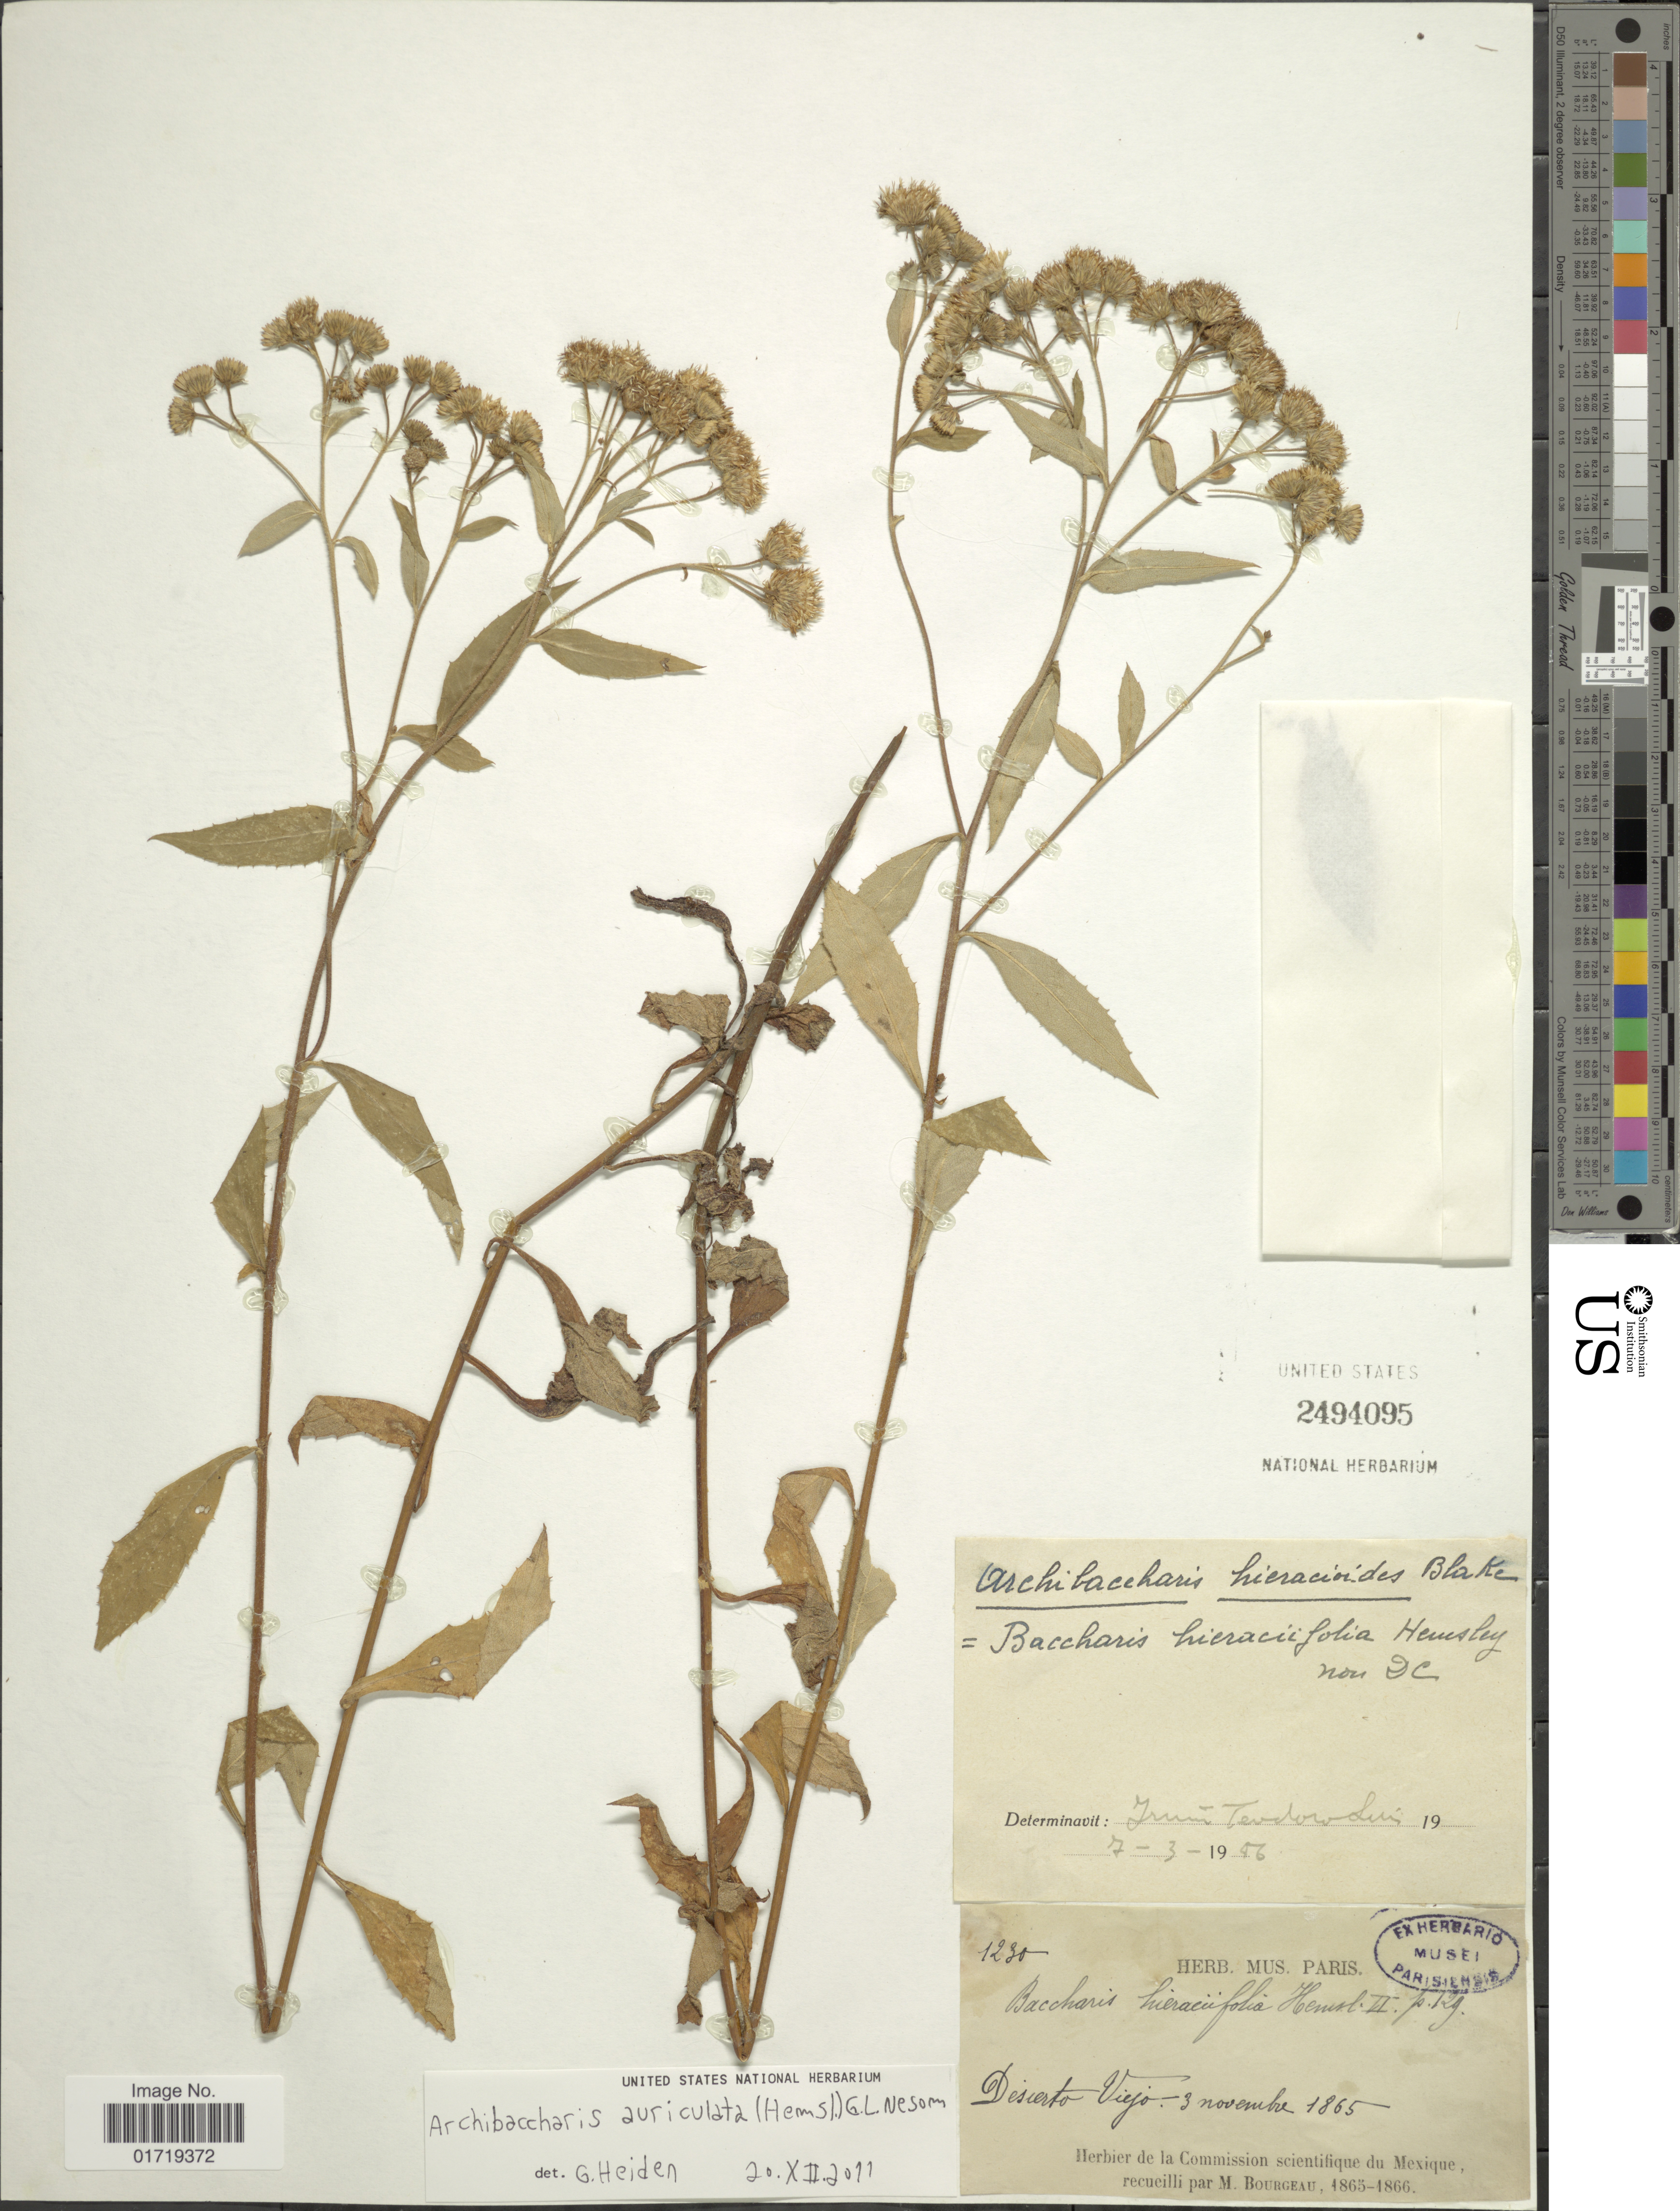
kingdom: Plantae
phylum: Tracheophyta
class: Magnoliopsida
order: Asterales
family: Asteraceae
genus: Baccharis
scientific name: Baccharis auriculata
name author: Wall. ex DC.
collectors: M. Bourgeau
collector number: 1230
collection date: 1865-11-03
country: Mexico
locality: Desierto Viejo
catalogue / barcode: US 2494095